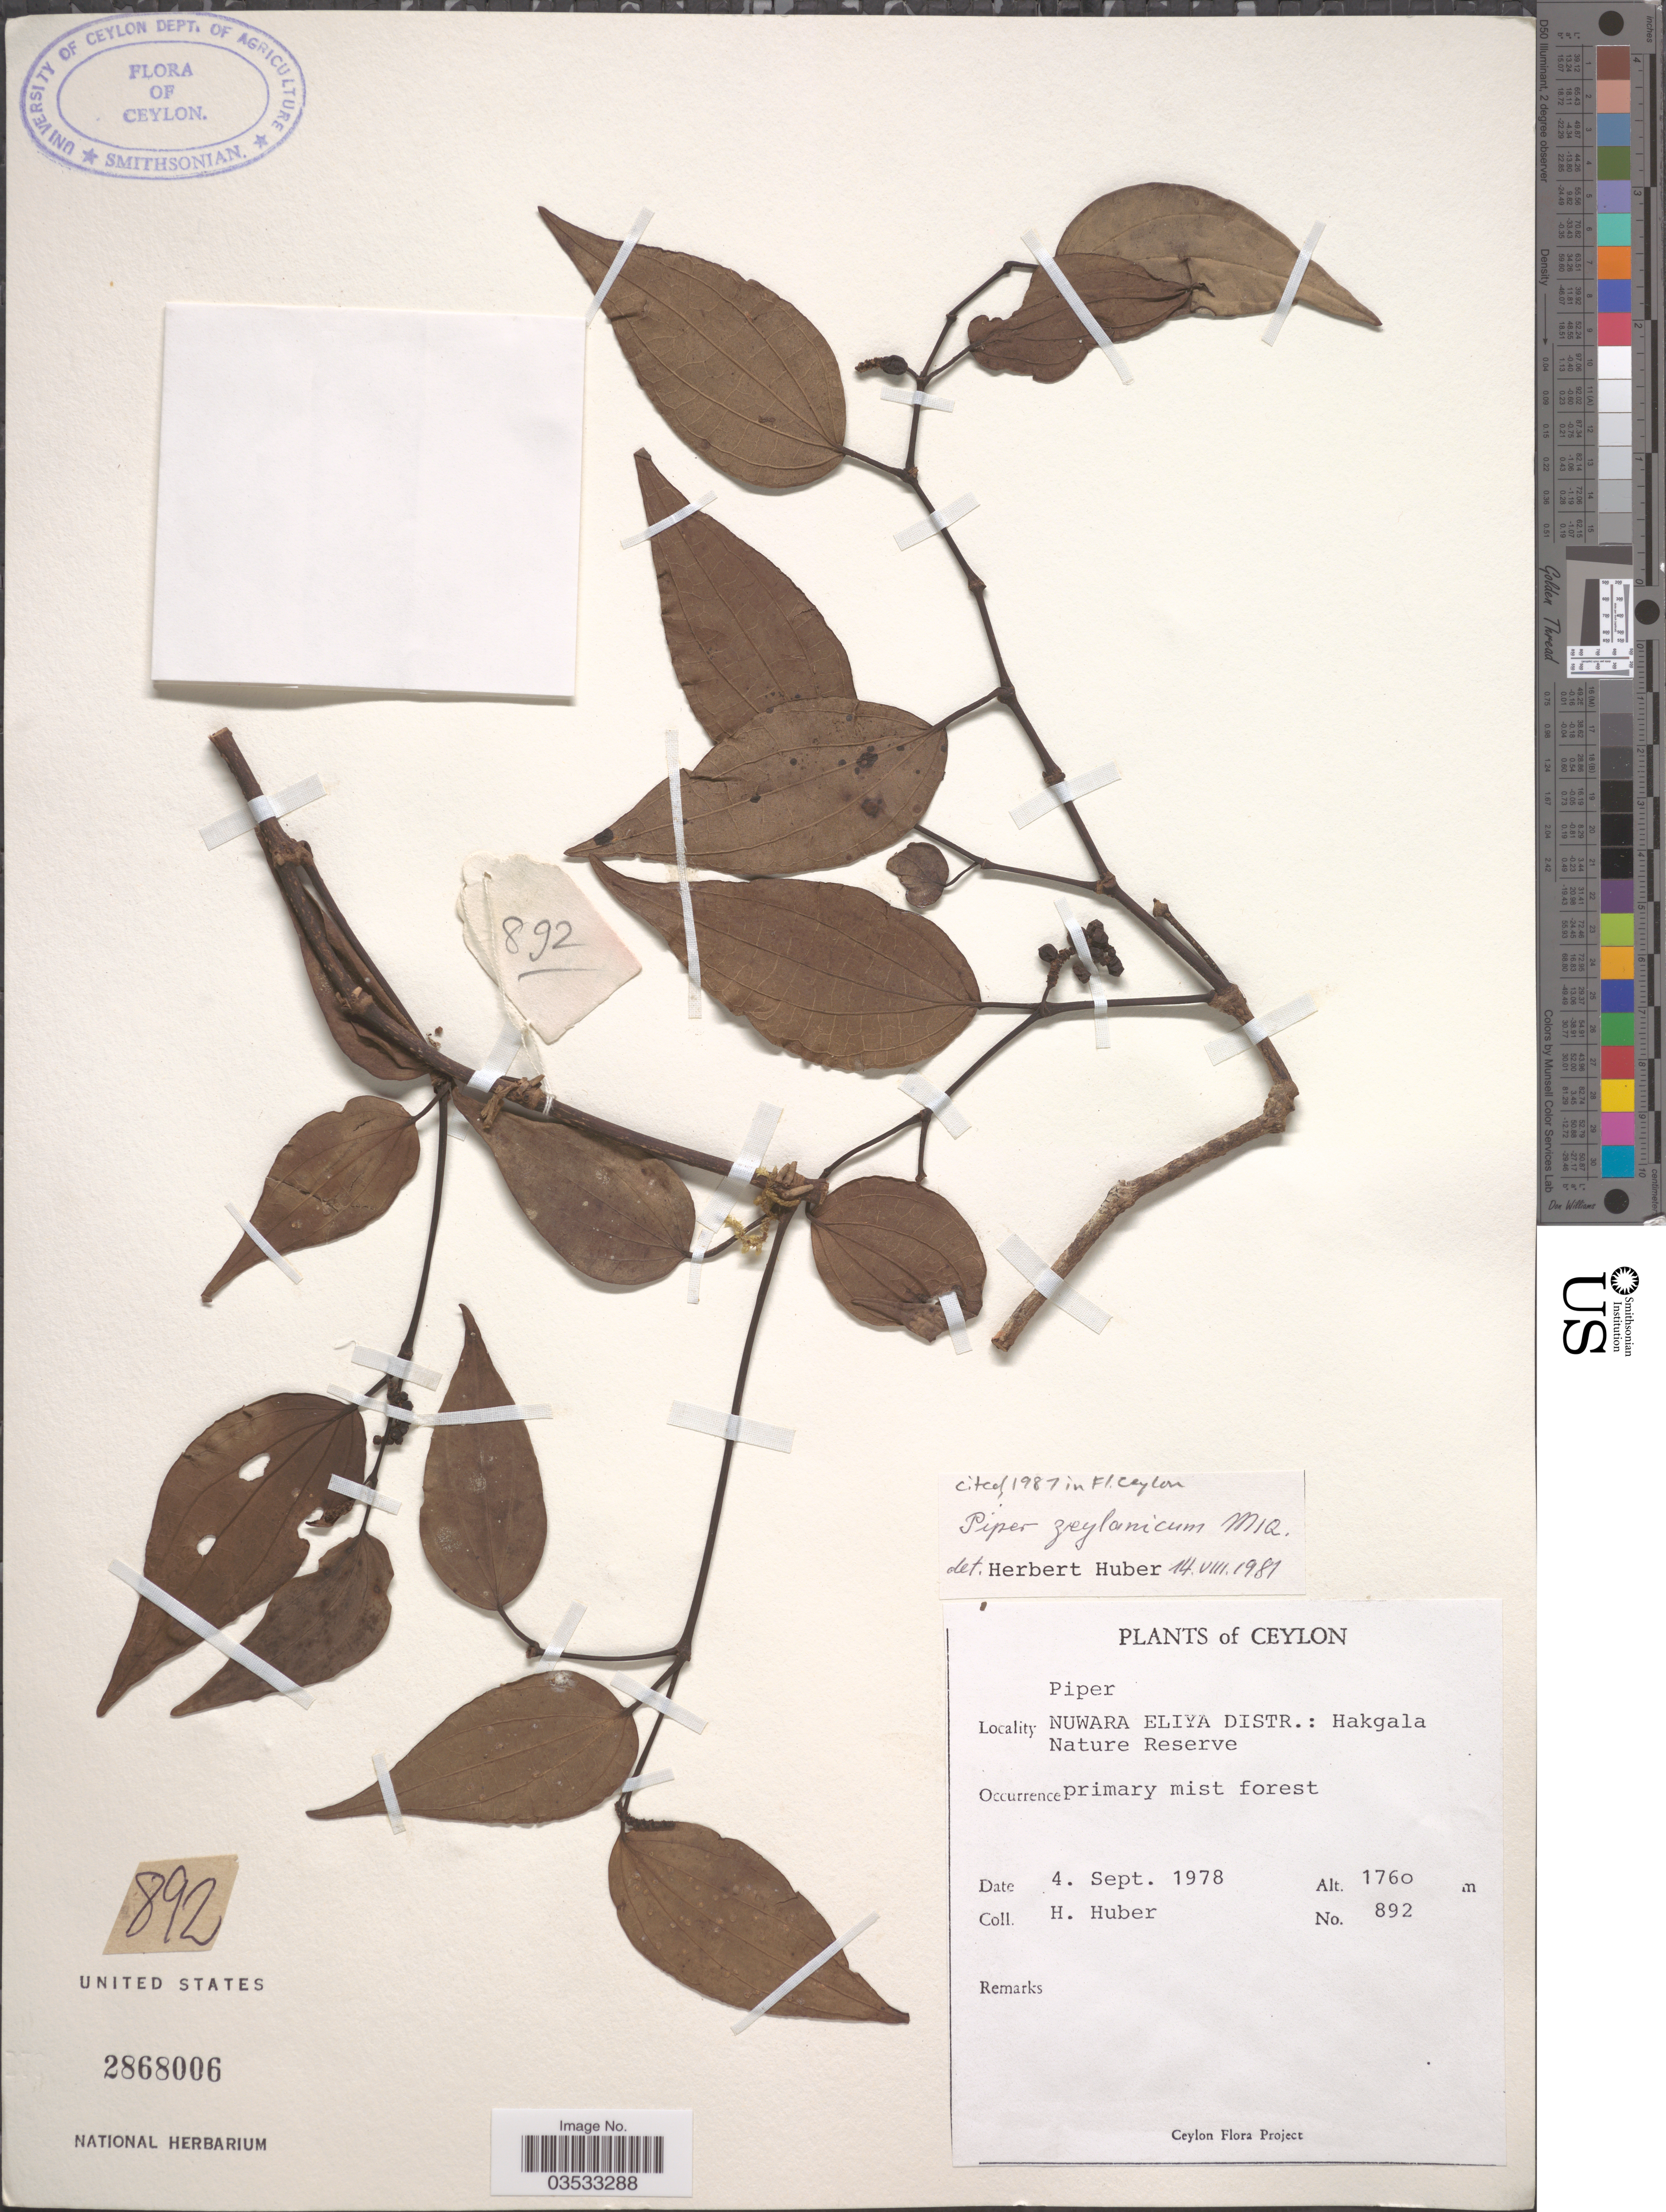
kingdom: Plantae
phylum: Tracheophyta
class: Magnoliopsida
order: Piperales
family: Piperaceae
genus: Piper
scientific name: Piper zeylanicum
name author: Miq.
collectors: H. Huber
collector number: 892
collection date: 1978-09-04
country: Sri Lanka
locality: Ceylon. Nuwara Eliya Distr.: Hakgala Nature Reserve.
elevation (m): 1760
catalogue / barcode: US 2868006